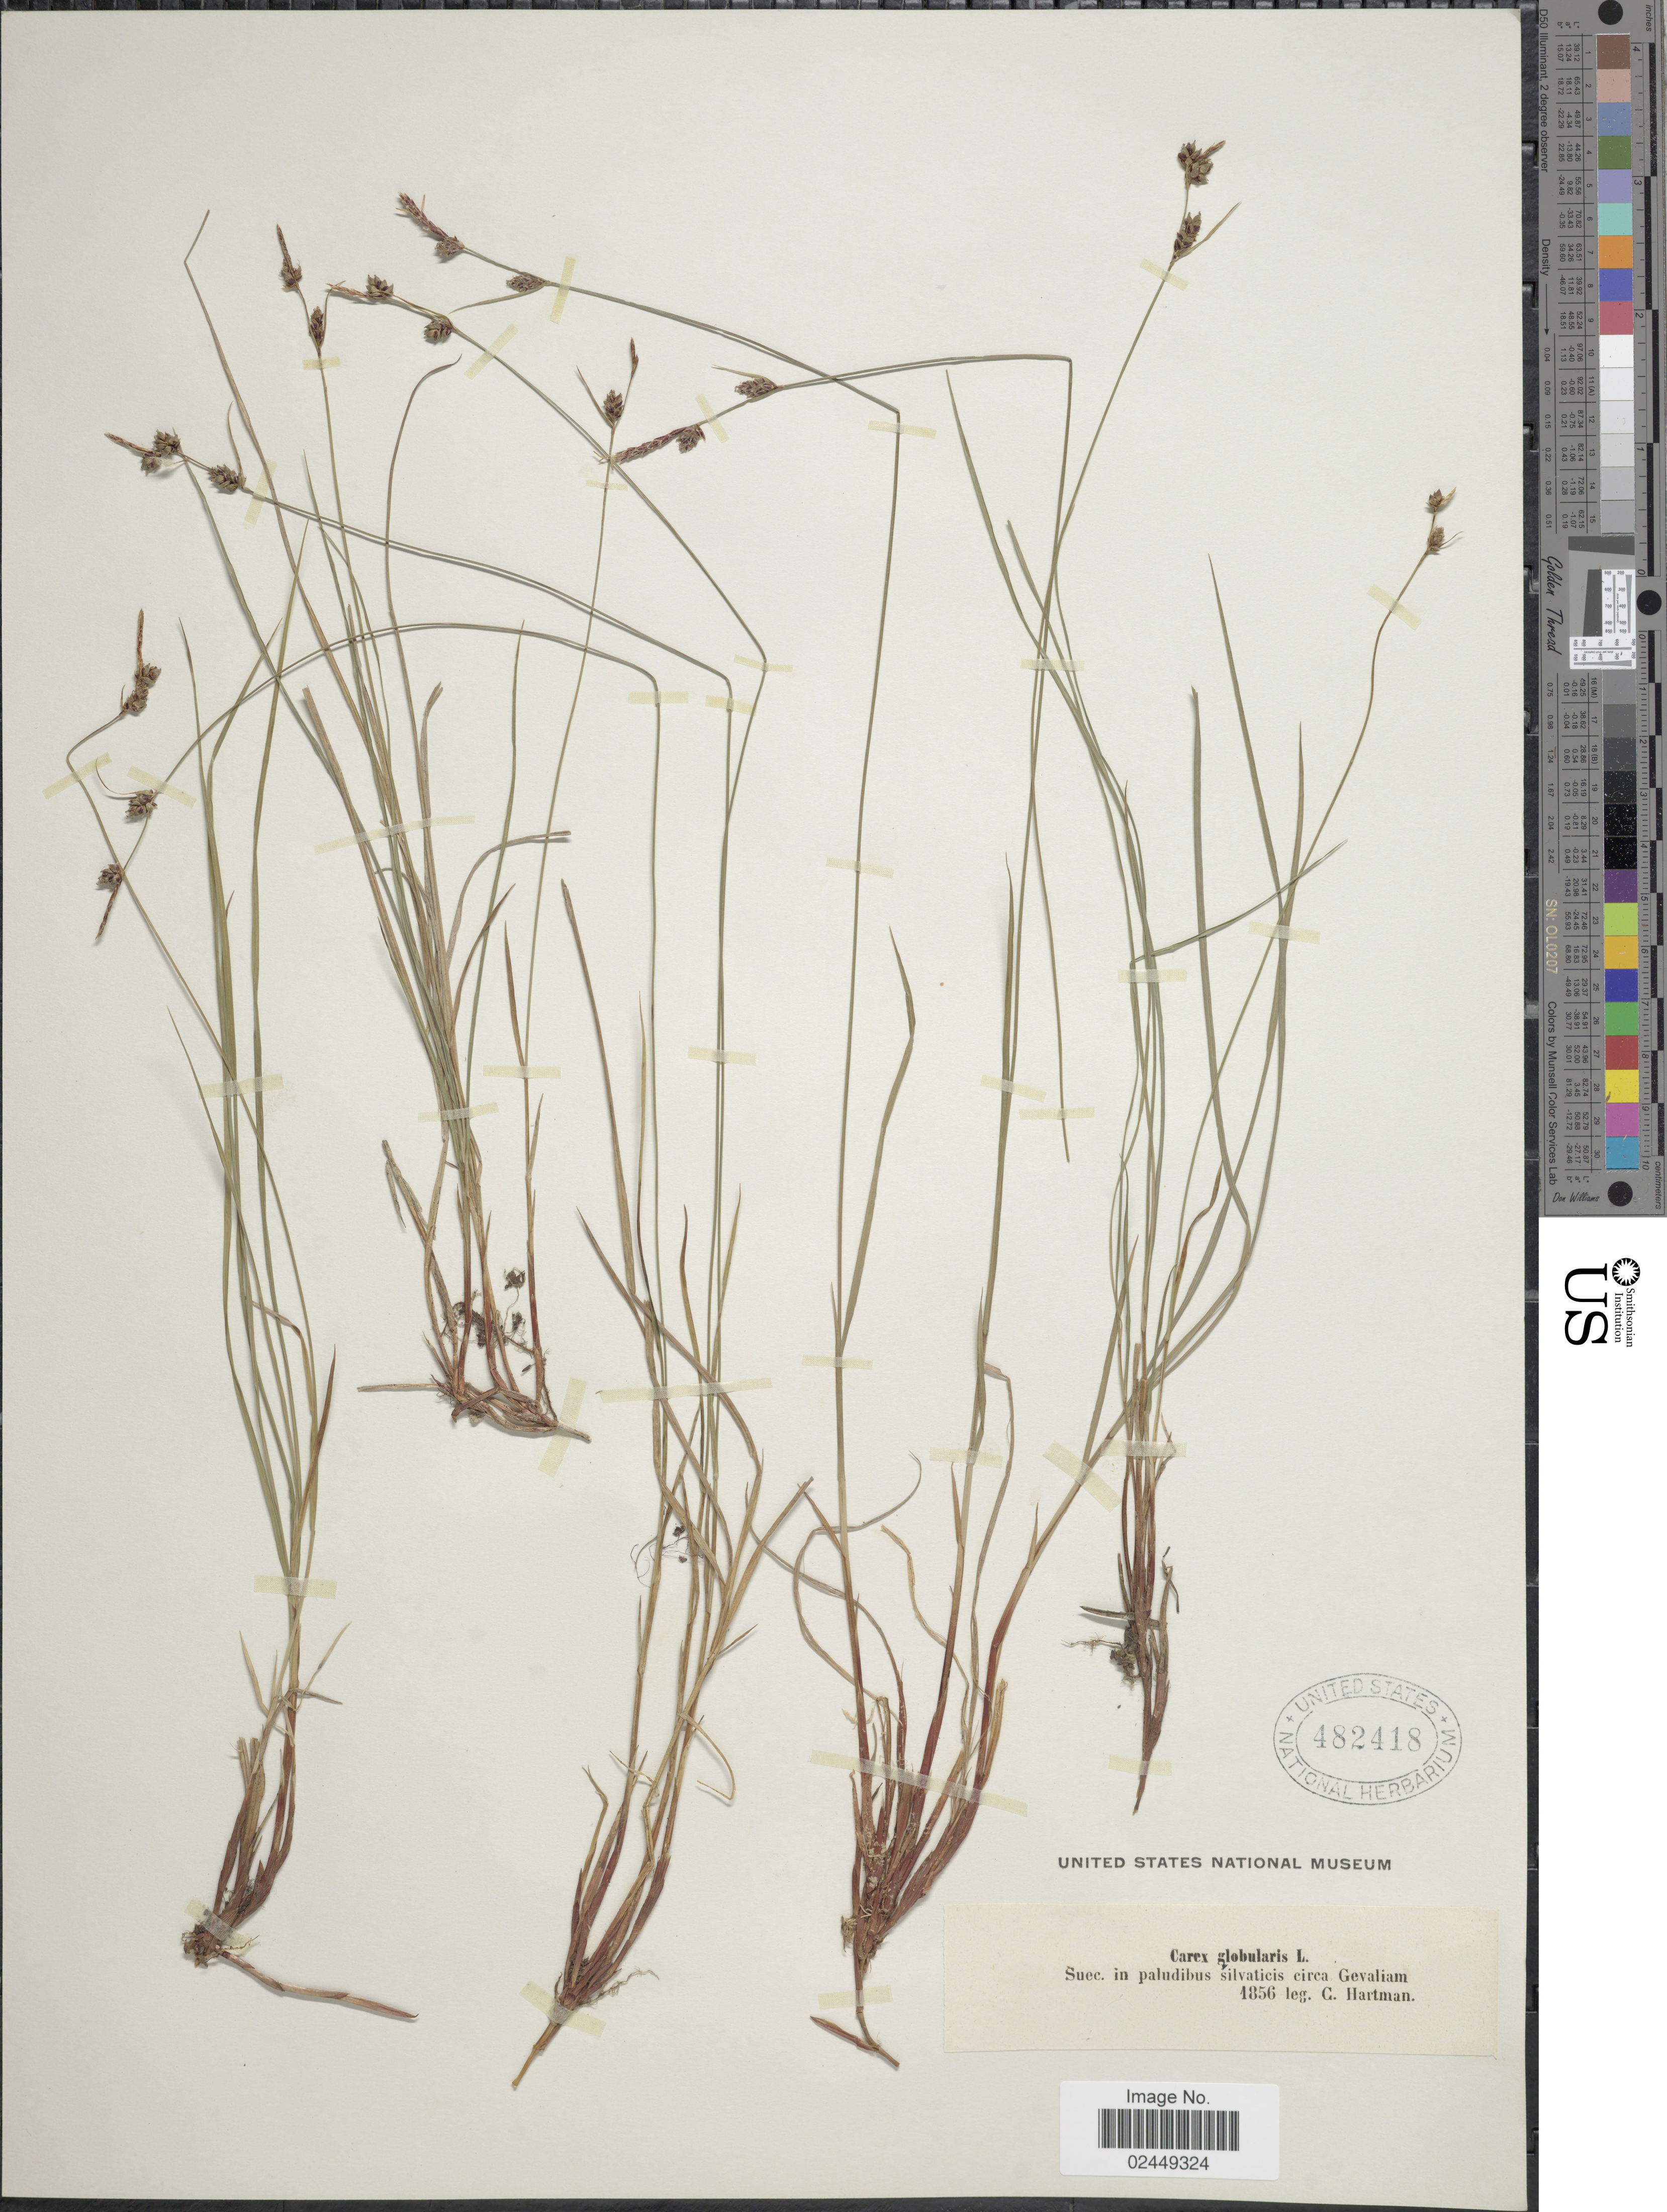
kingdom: Plantae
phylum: Tracheophyta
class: Liliopsida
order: Poales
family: Cyperaceae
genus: Carex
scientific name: Carex globularis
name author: L.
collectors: C. Hartman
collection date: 1865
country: Sweden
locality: In paludibus silvaticis circa Gevaliam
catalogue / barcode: US 482418